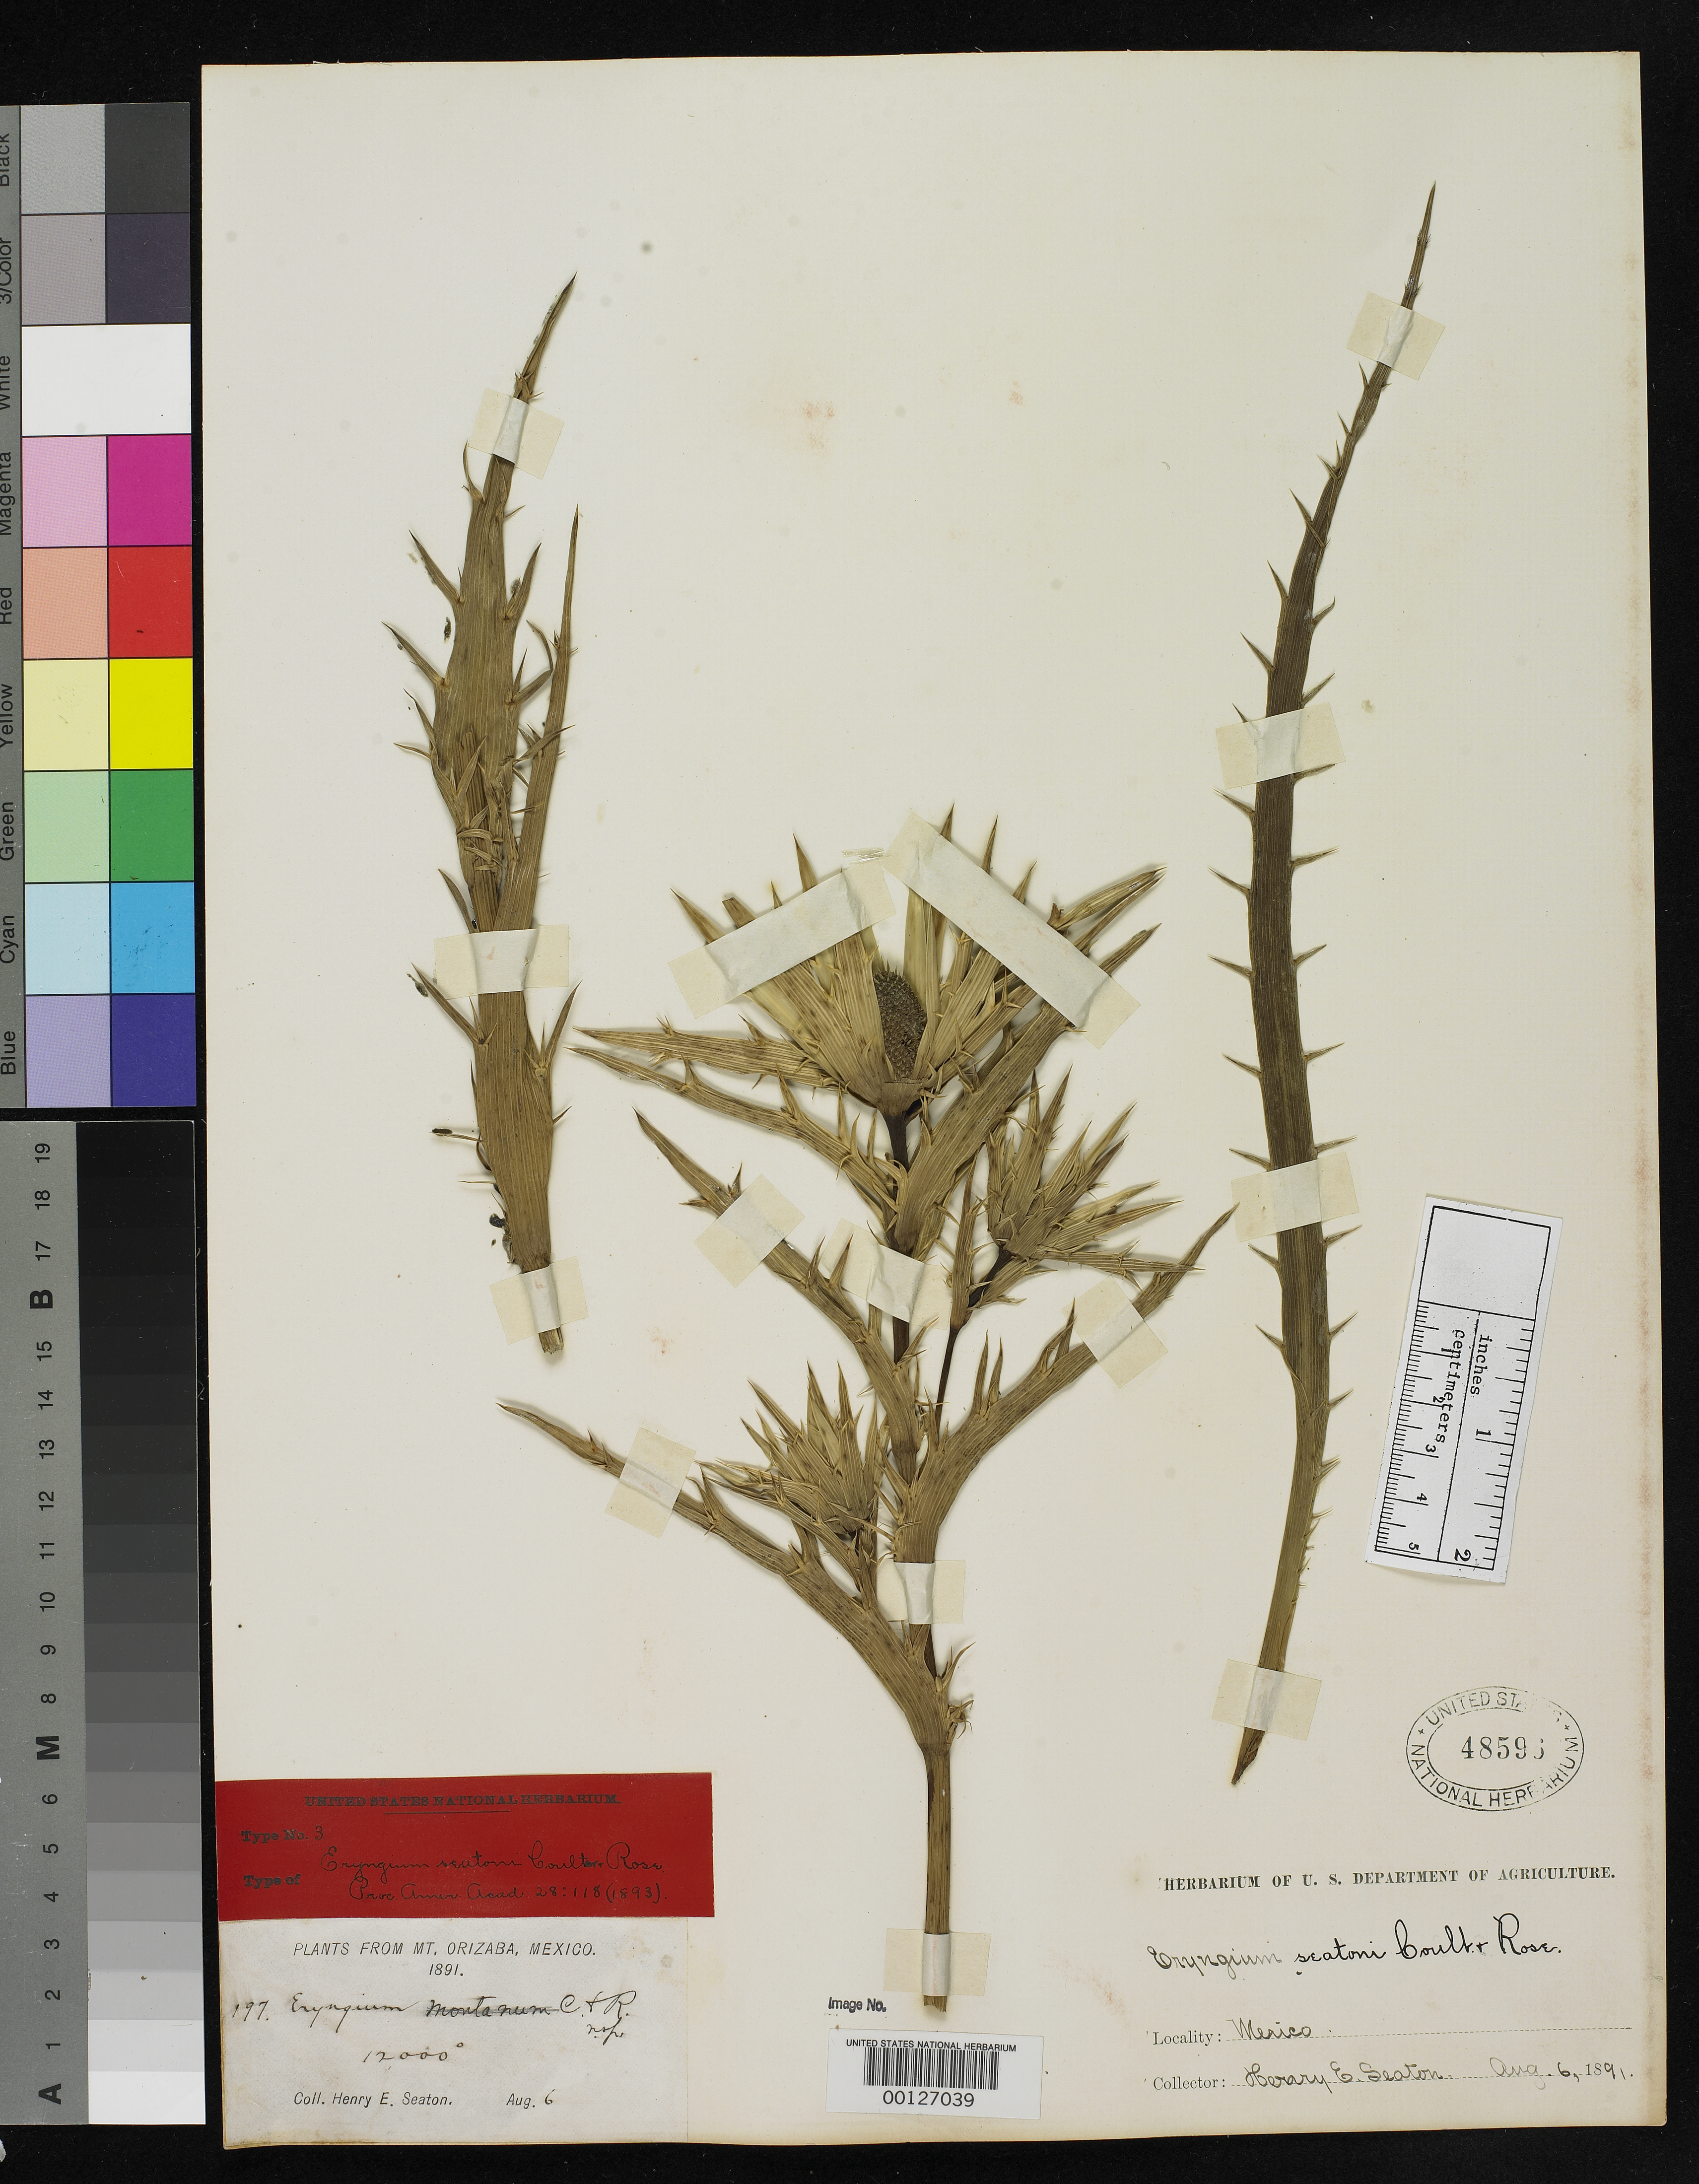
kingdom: Plantae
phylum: Tracheophyta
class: Magnoliopsida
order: Apiales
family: Apiaceae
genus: Eryngium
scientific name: Eryngium seatoni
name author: J.M. Coult. & Rose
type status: Isotype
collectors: H. E. Seaton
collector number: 197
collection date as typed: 06 Aug 1891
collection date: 1891-08-06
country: Mexico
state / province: Puebla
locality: Mt. Orizaba.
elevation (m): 3658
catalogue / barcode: US 48596